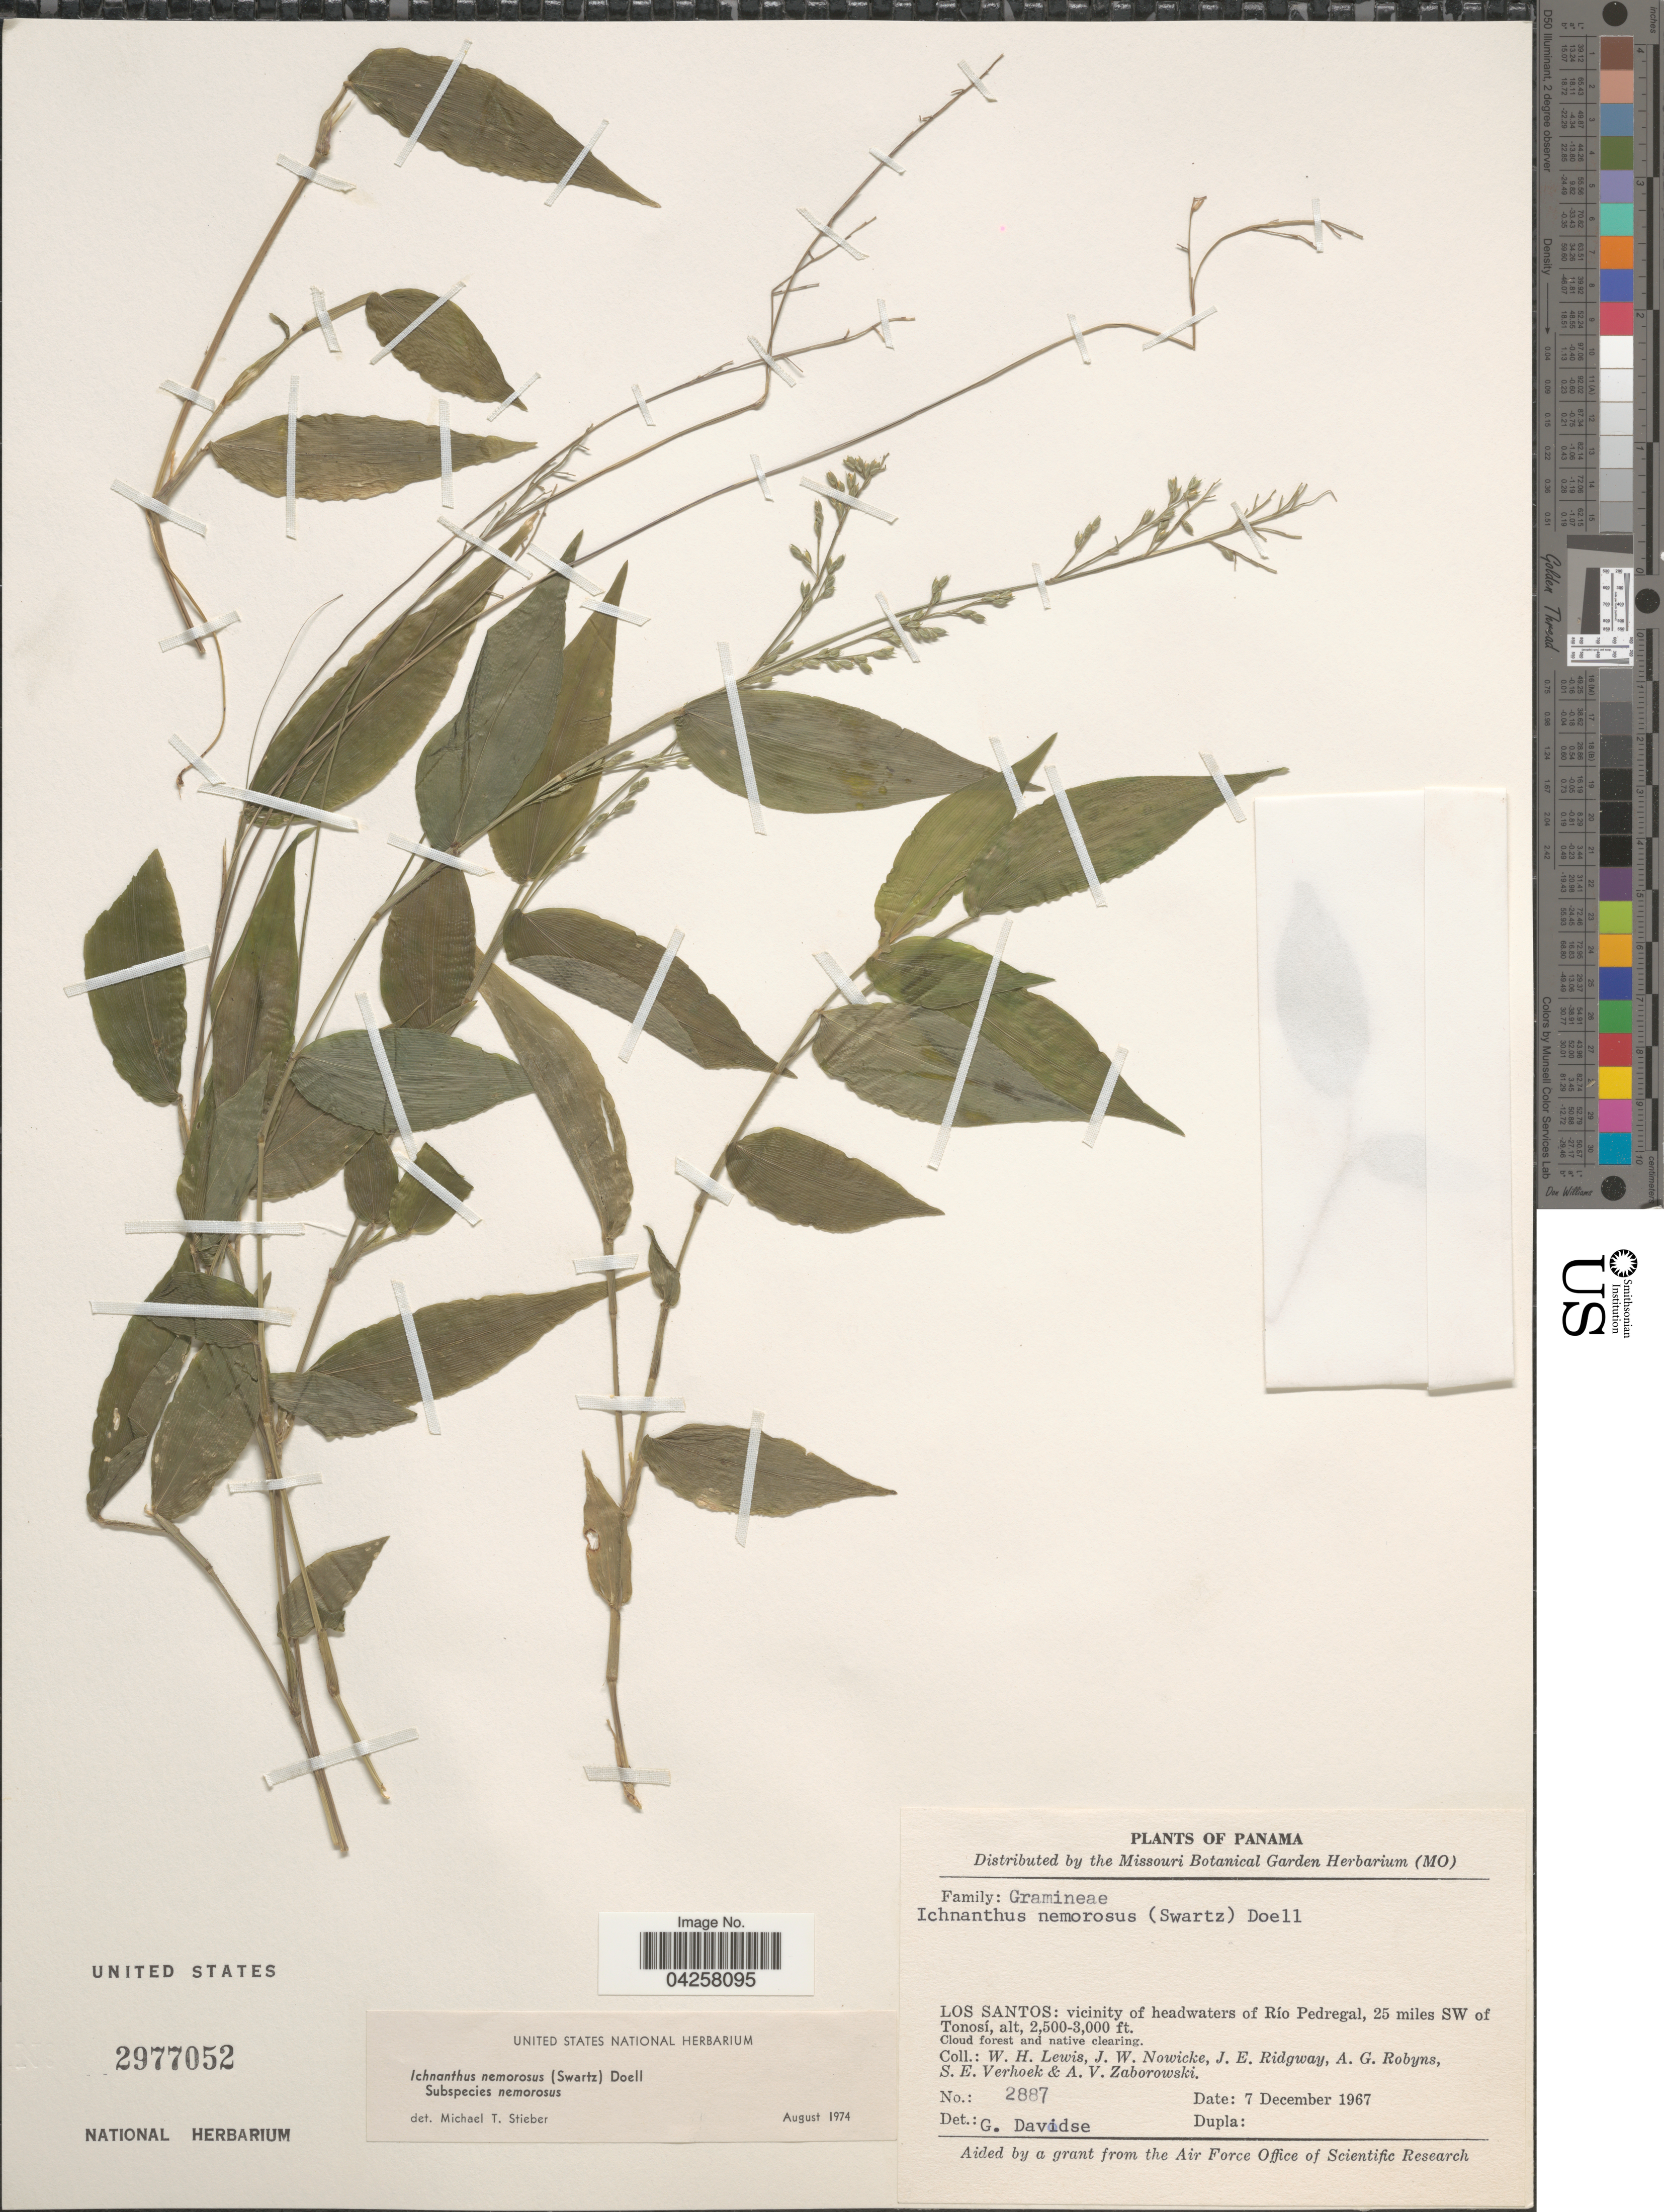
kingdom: Plantae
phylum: Tracheophyta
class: Liliopsida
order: Poales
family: Poaceae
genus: Hildaea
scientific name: Hildaea nemorosa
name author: (Sw.) C. Silva & R.P. Oliveira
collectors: W. H. Lewis, J. W. Nowicke, J. Ridgway, A. Robyns & et al.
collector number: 2887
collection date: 1967-12-07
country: Panama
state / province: Los Santos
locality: Vicinity of headwaters of Río Pedregal, 25 miles SW of Tonosí.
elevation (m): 762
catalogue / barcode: US 2977052